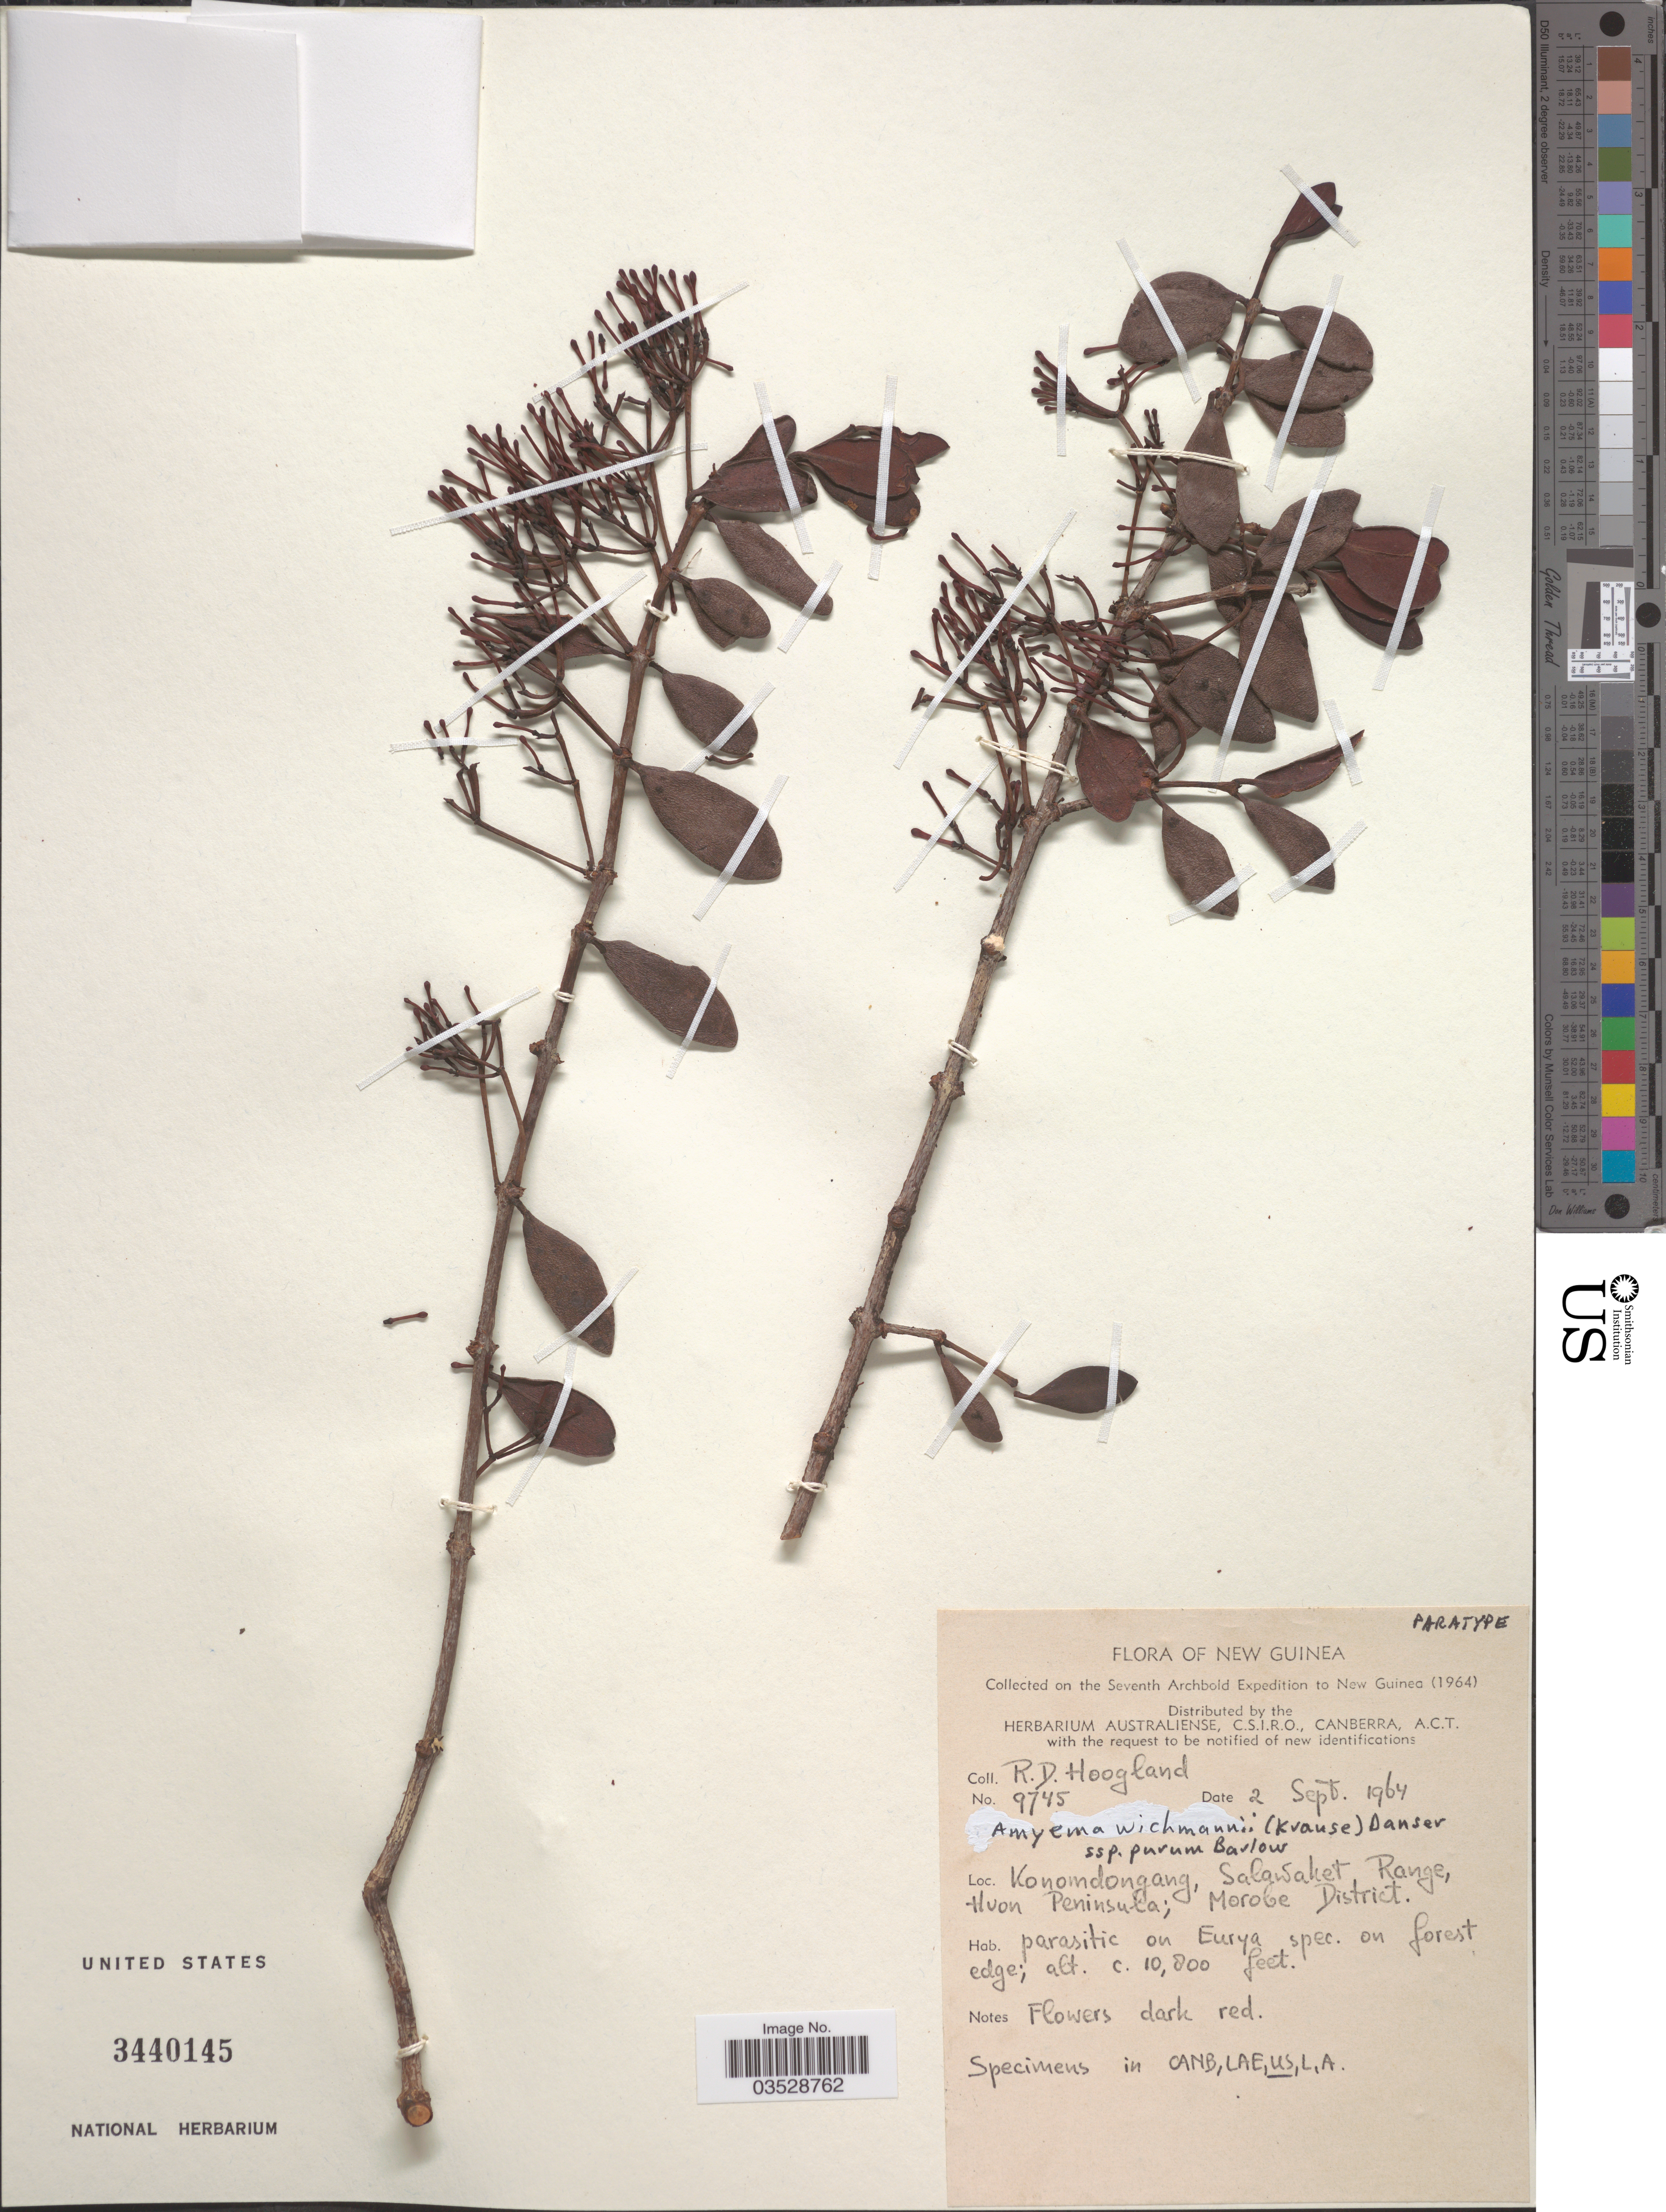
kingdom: Plantae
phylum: Tracheophyta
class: Magnoliopsida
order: Santalales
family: Loranthaceae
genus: Amyema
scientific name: Amyema wichmannii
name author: (K. Krause) Danser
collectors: R. D. Hoogland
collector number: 9745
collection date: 1964-09-02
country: Papua New Guinea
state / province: Morobe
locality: New Guinea. Konomdongang, Salawaket Range, Huon Peninsula, Morobe District.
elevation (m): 3292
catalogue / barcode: US 3440145